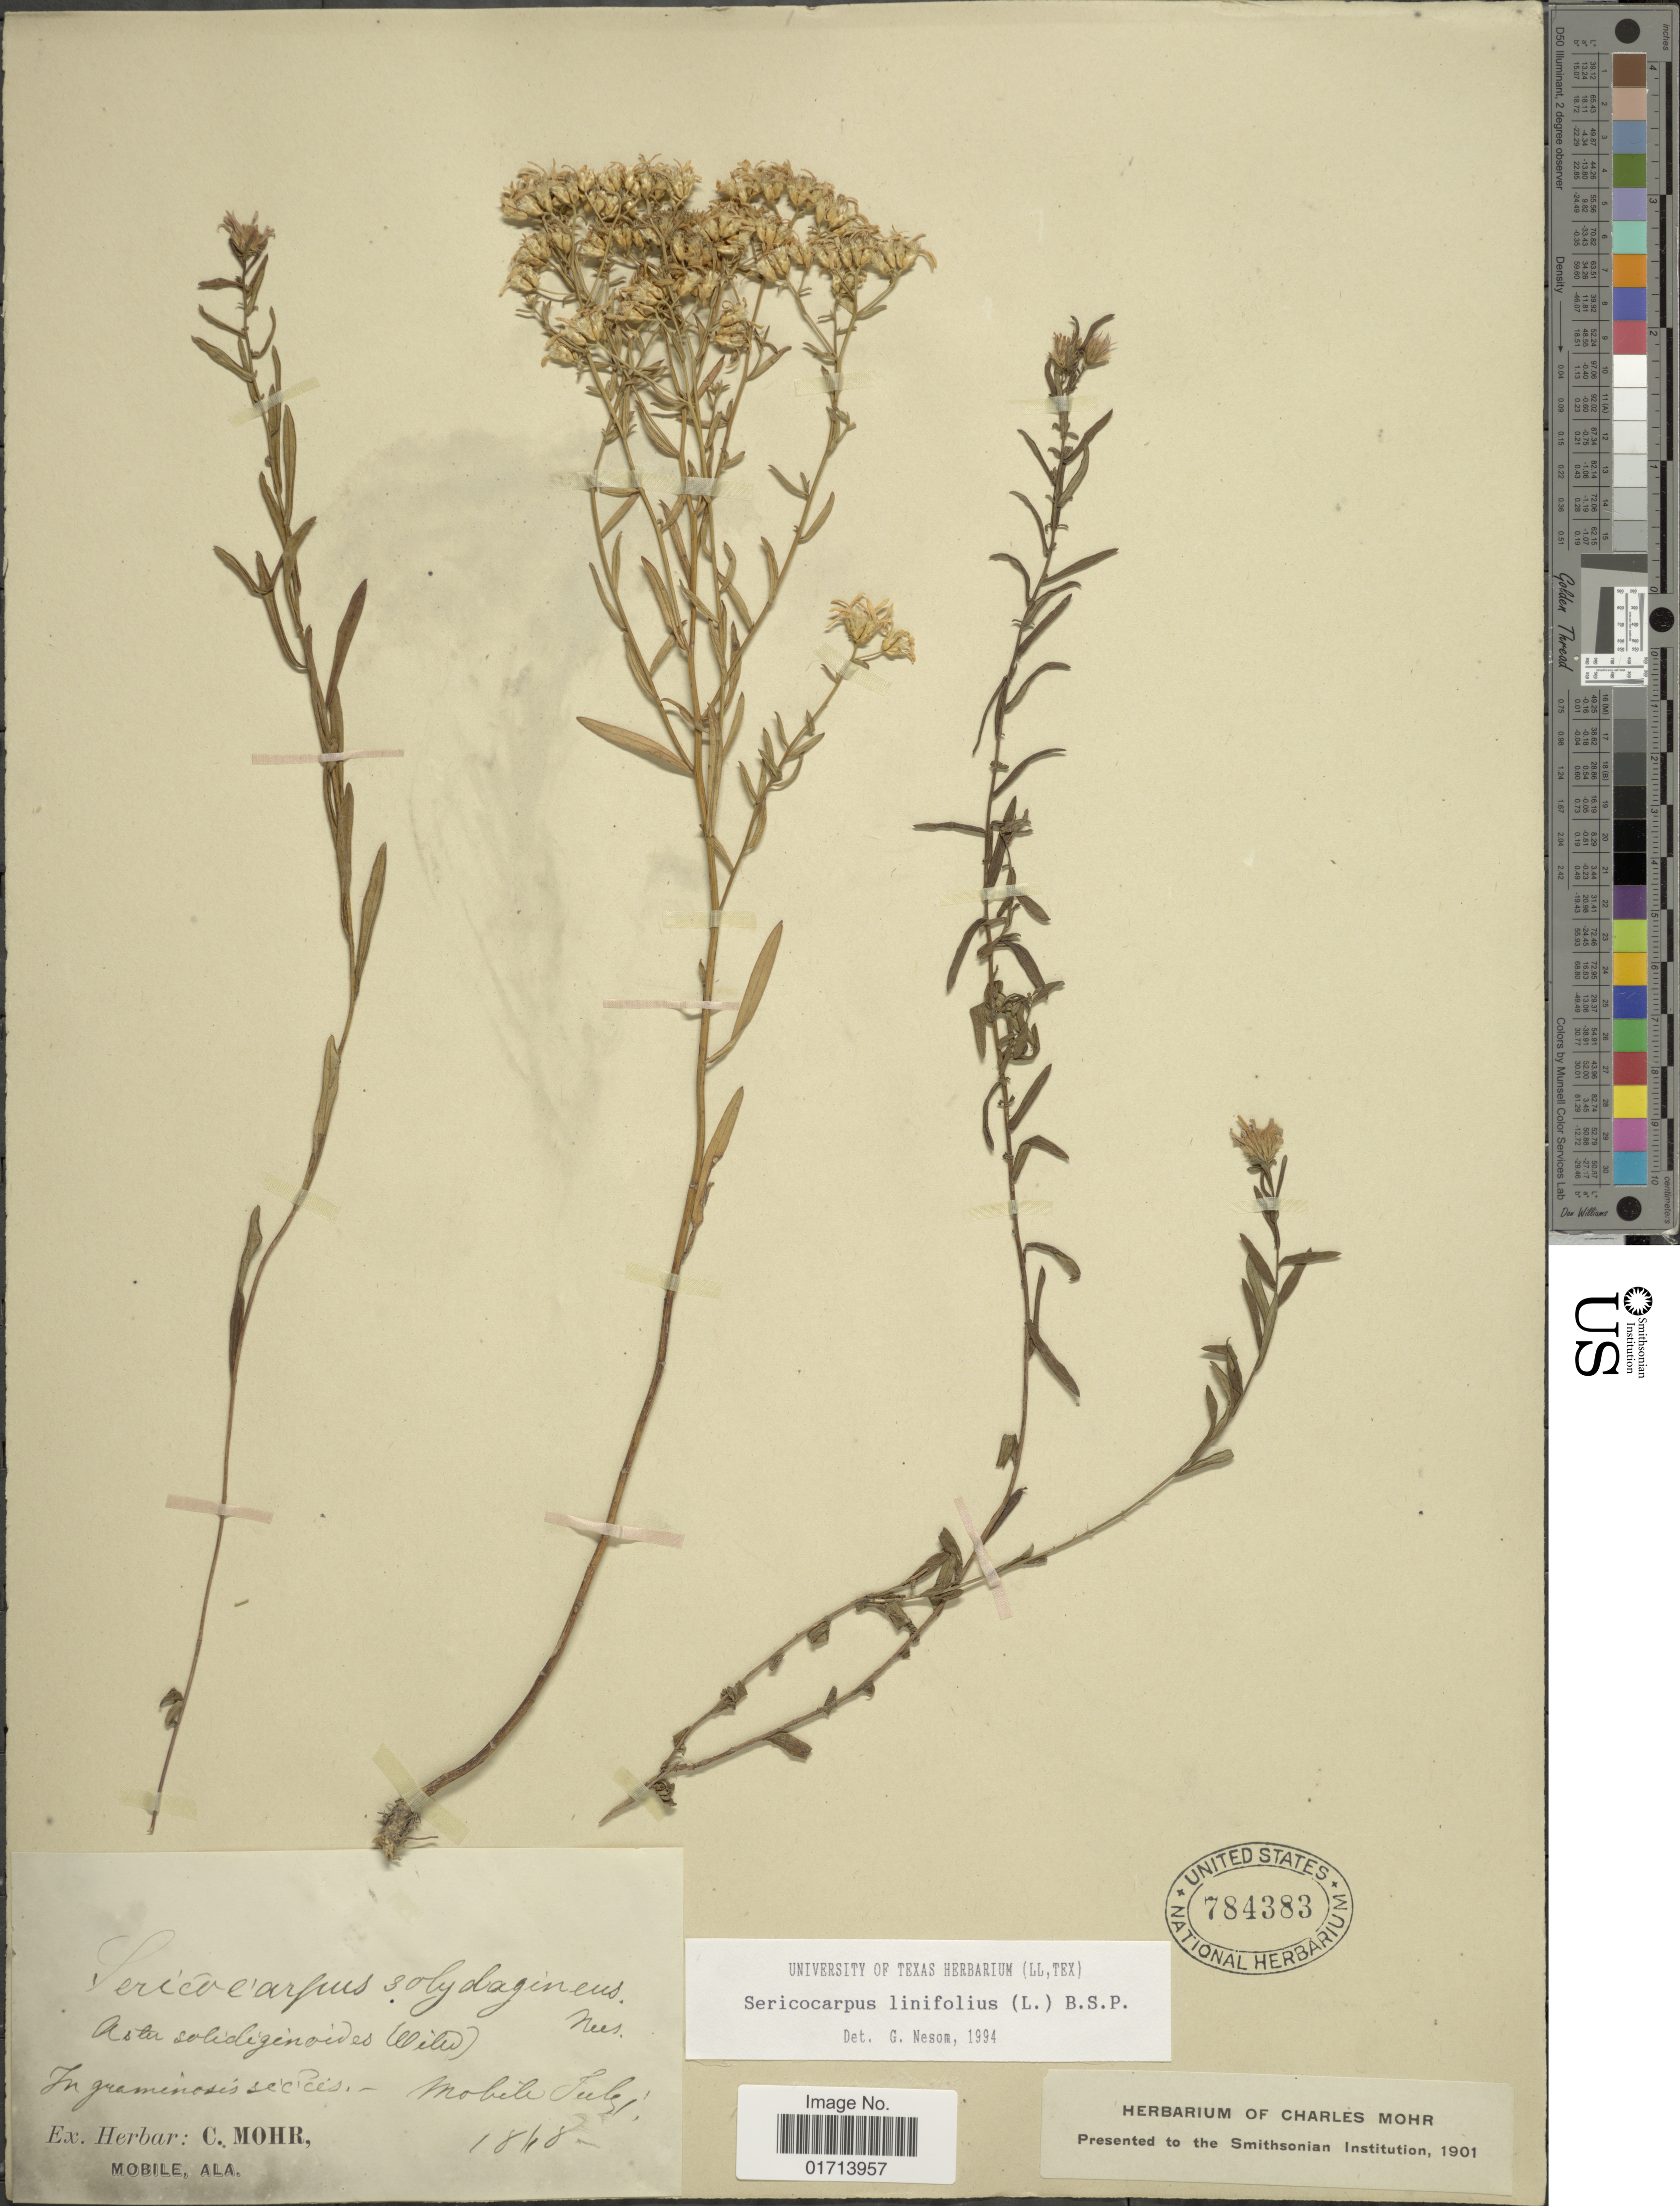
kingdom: Plantae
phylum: Tracheophyta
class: Magnoliopsida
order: Asterales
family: Asteraceae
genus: Sericocarpus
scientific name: Sericocarpus linifolius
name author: (L.) Britton, Stearns & Poggenb.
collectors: ex herb. C. Mohr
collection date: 1848-07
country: United States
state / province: Alabama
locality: Mobile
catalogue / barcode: US 784383